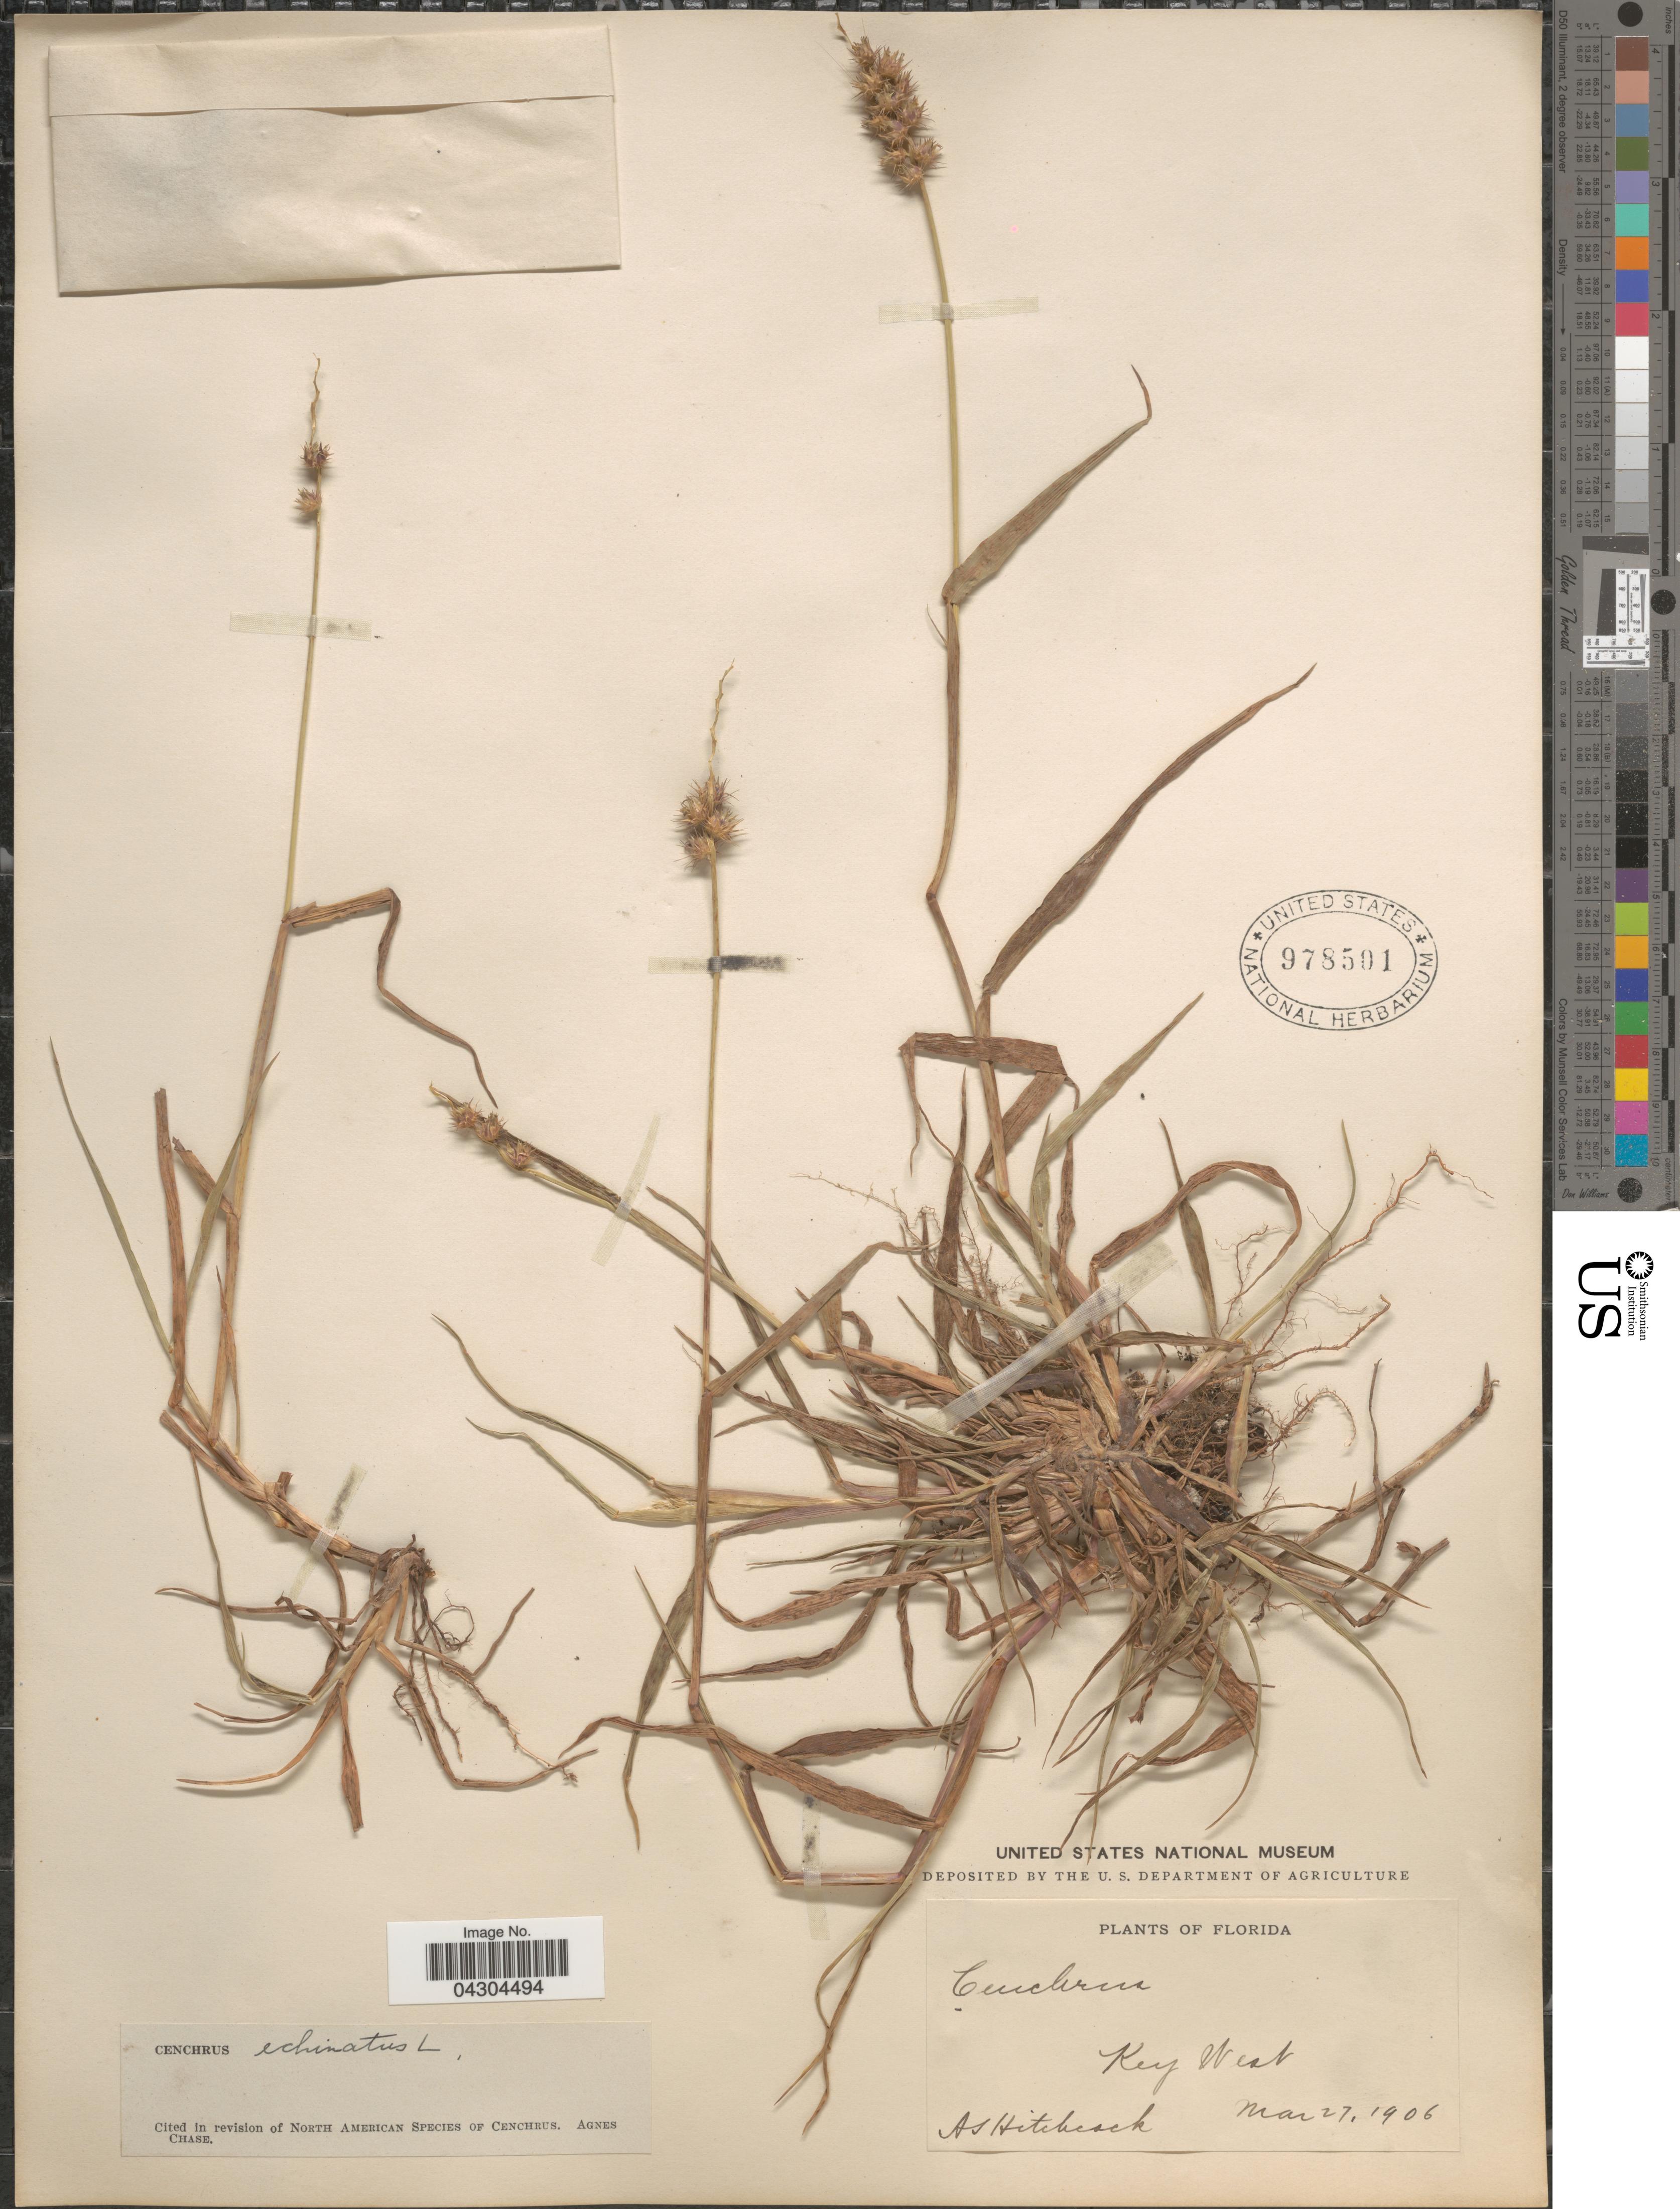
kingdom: Plantae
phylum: Tracheophyta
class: Liliopsida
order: Poales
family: Poaceae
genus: Cenchrus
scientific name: Cenchrus echinatus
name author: L.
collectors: A. S. Hitchcock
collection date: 1906-03-27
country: United States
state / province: Florida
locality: Key West.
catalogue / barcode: US 978501